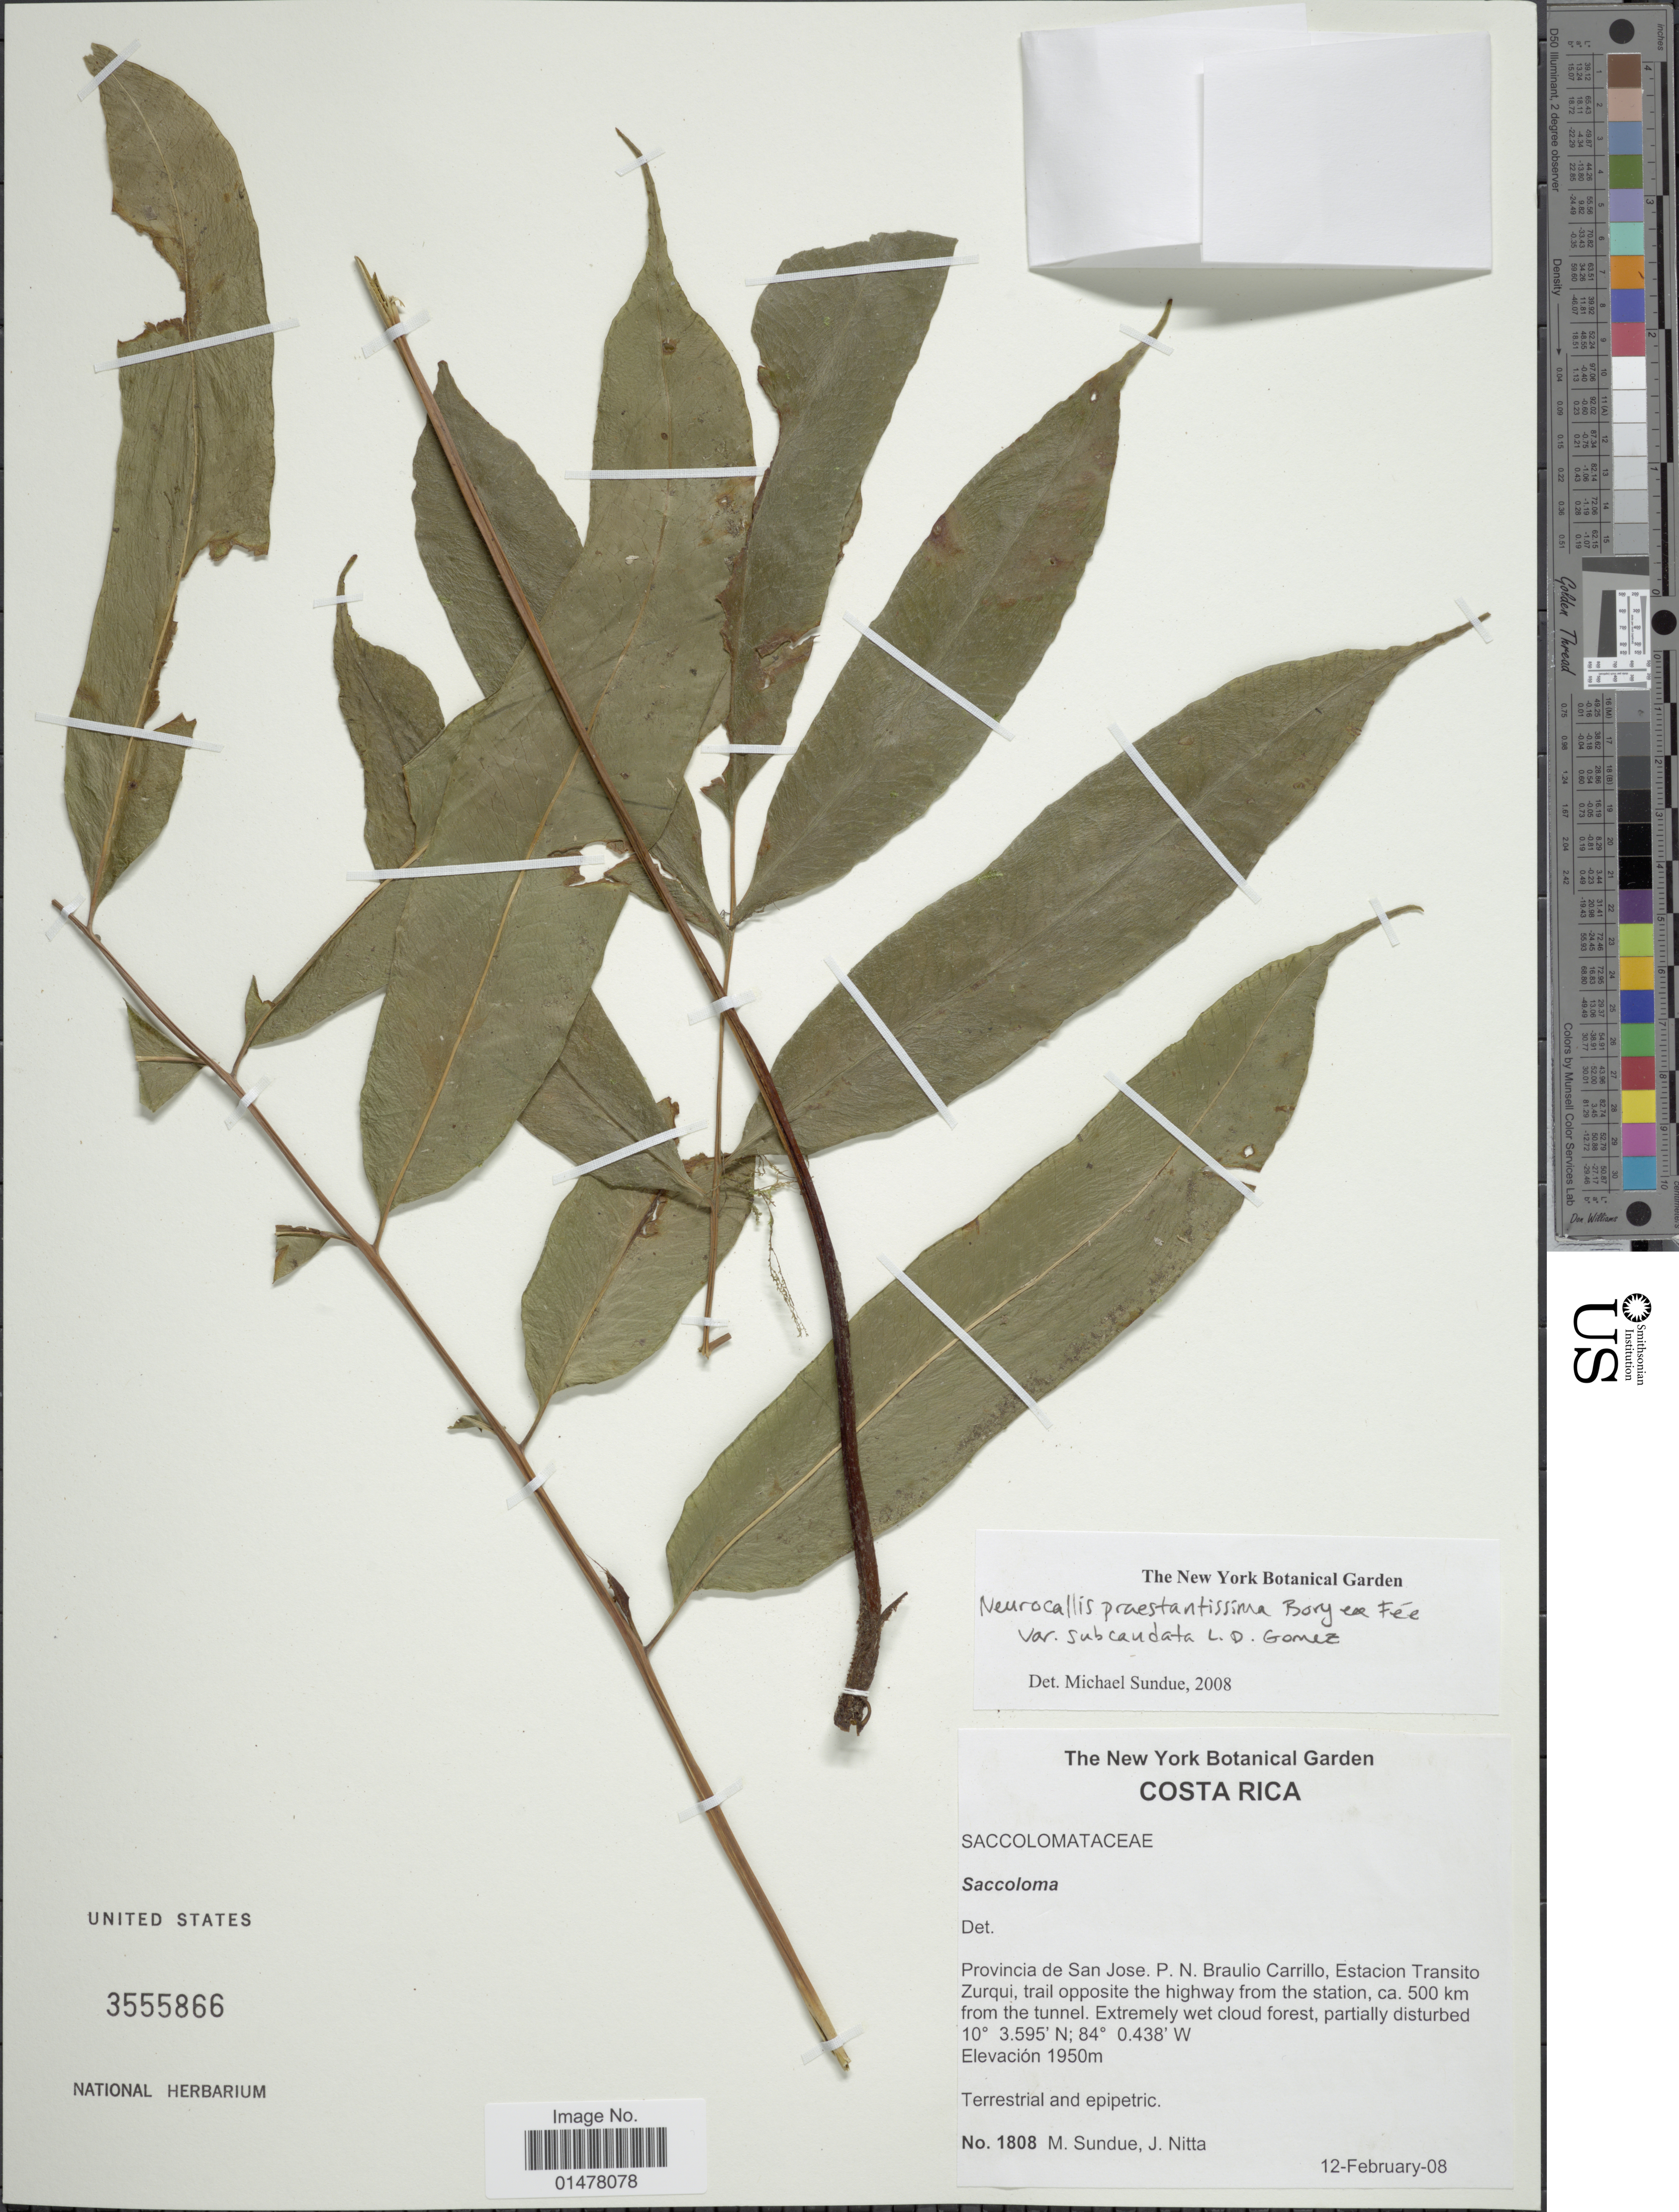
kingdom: Plantae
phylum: Tracheophyta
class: Polypodiopsida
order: Polypodiales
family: Pteridaceae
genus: Pteris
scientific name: Pteris praestantissima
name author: (Bory ex Fée) Christenh.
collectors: M. Sundue & J. Nitta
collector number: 1808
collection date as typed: Transcribed d/m/y: 12/2/8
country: Costa Rica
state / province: San José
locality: Costa Rica, Provincia de San Jose, P.N. Braulio Carrillo, estacion Transito Zurqui, trail opposite the highway from the station, ca. 500 km from the tunnel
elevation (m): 1950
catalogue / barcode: US 3555866